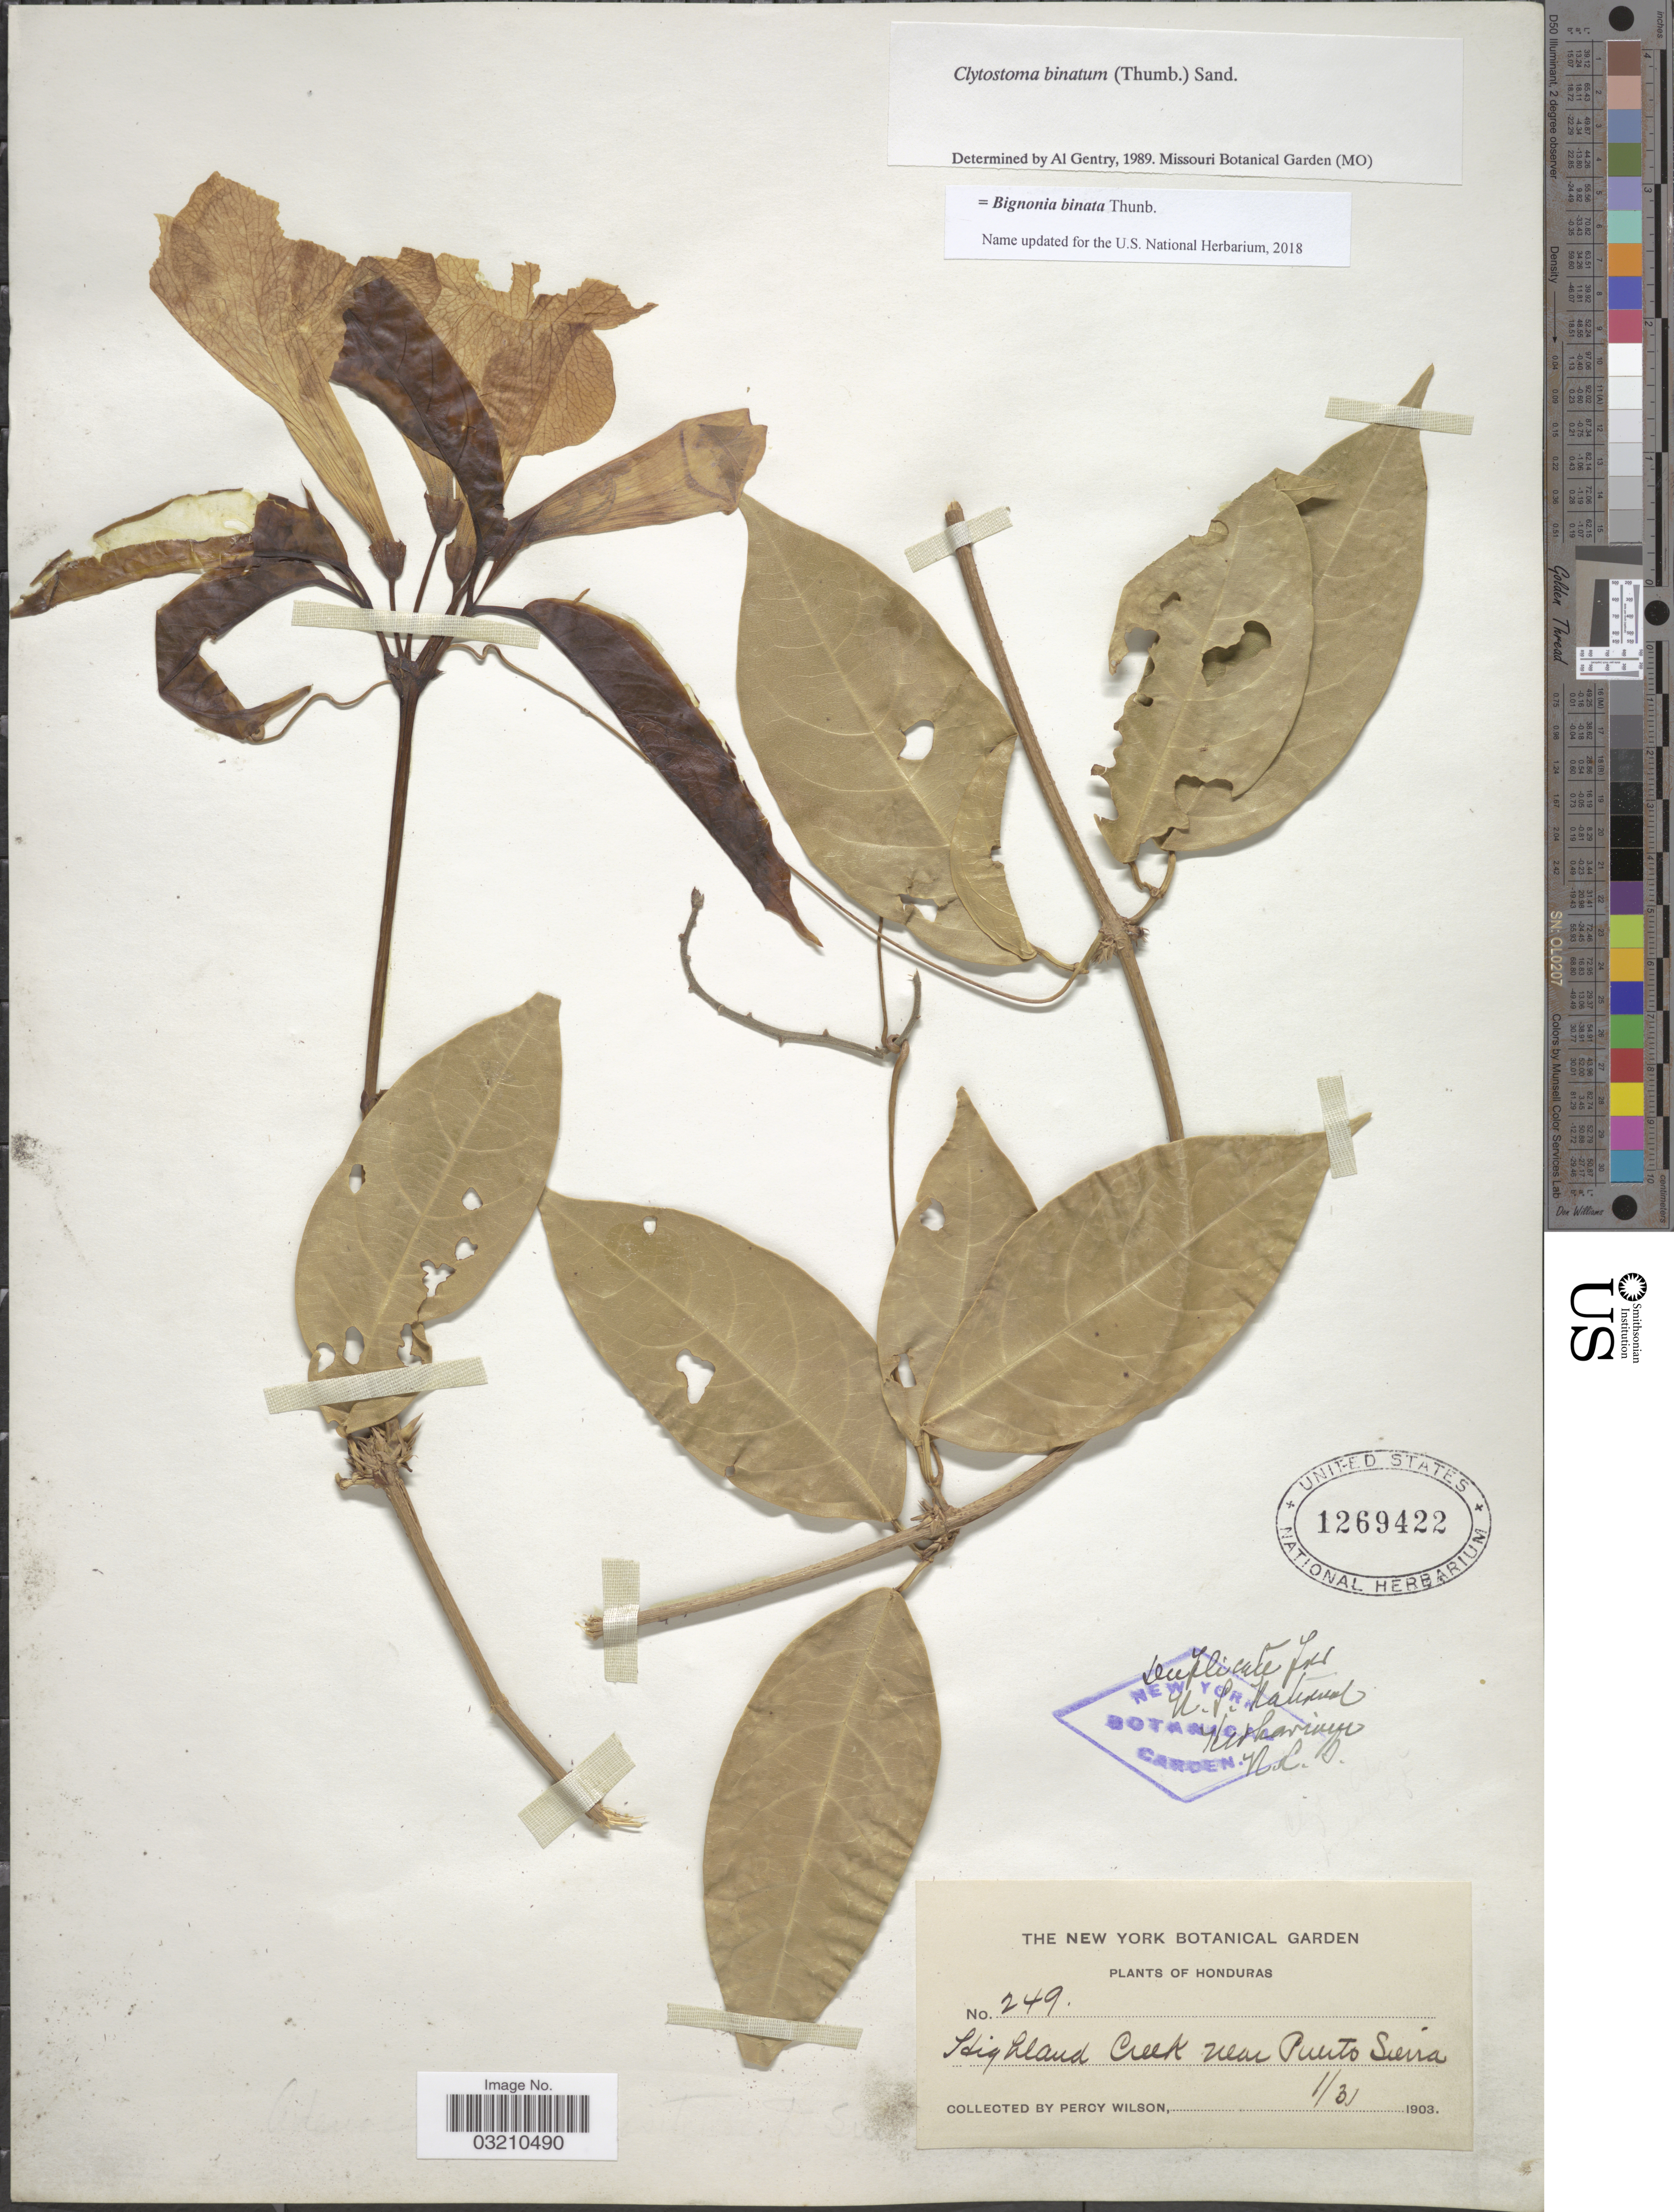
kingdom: Plantae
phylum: Tracheophyta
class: Magnoliopsida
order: Lamiales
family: Bignoniaceae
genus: Bignonia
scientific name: Bignonia binata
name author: Thunb.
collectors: P. Wilson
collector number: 249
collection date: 1903-01-31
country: Honduras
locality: Highland Creek near Puerto Sierra.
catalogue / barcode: US 1269422